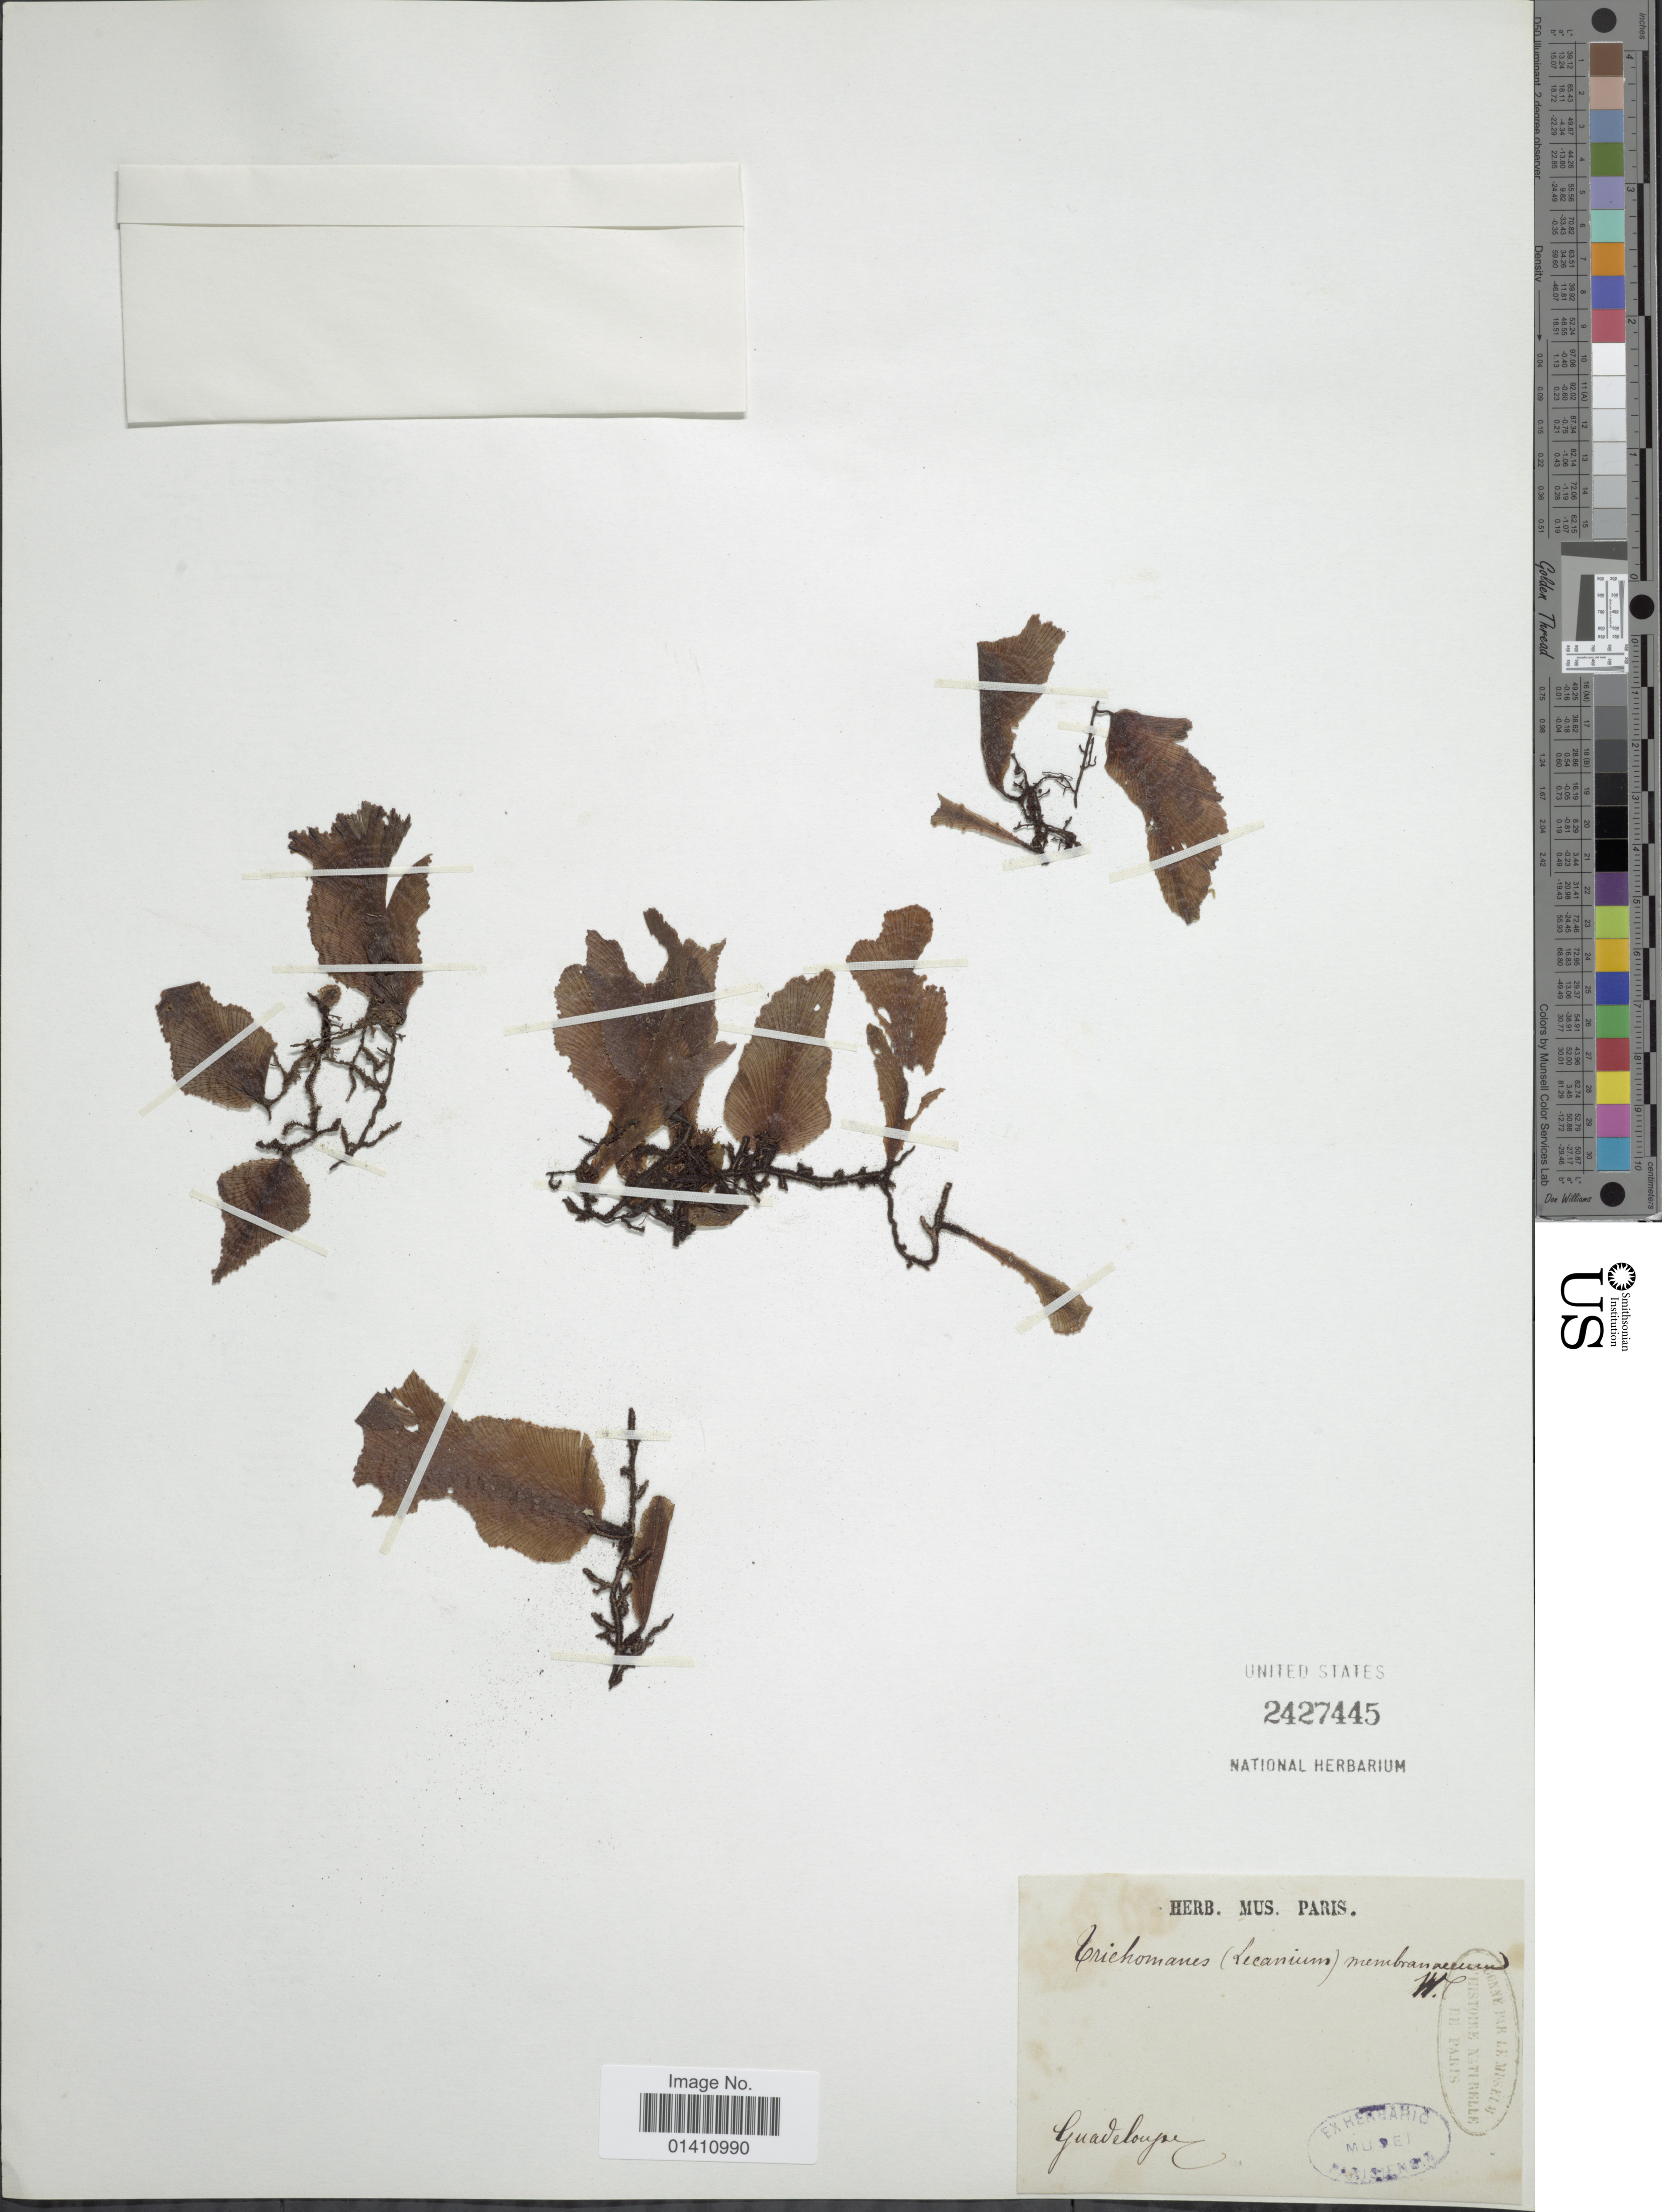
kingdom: Plantae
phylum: Tracheophyta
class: Polypodiopsida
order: Hymenophyllales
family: Hymenophyllaceae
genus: Didymoglossum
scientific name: Didymoglossum membranaceum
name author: (L.) Vareschi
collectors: ex herb. Mus. Paris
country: Guadeloupe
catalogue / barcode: US 2427445